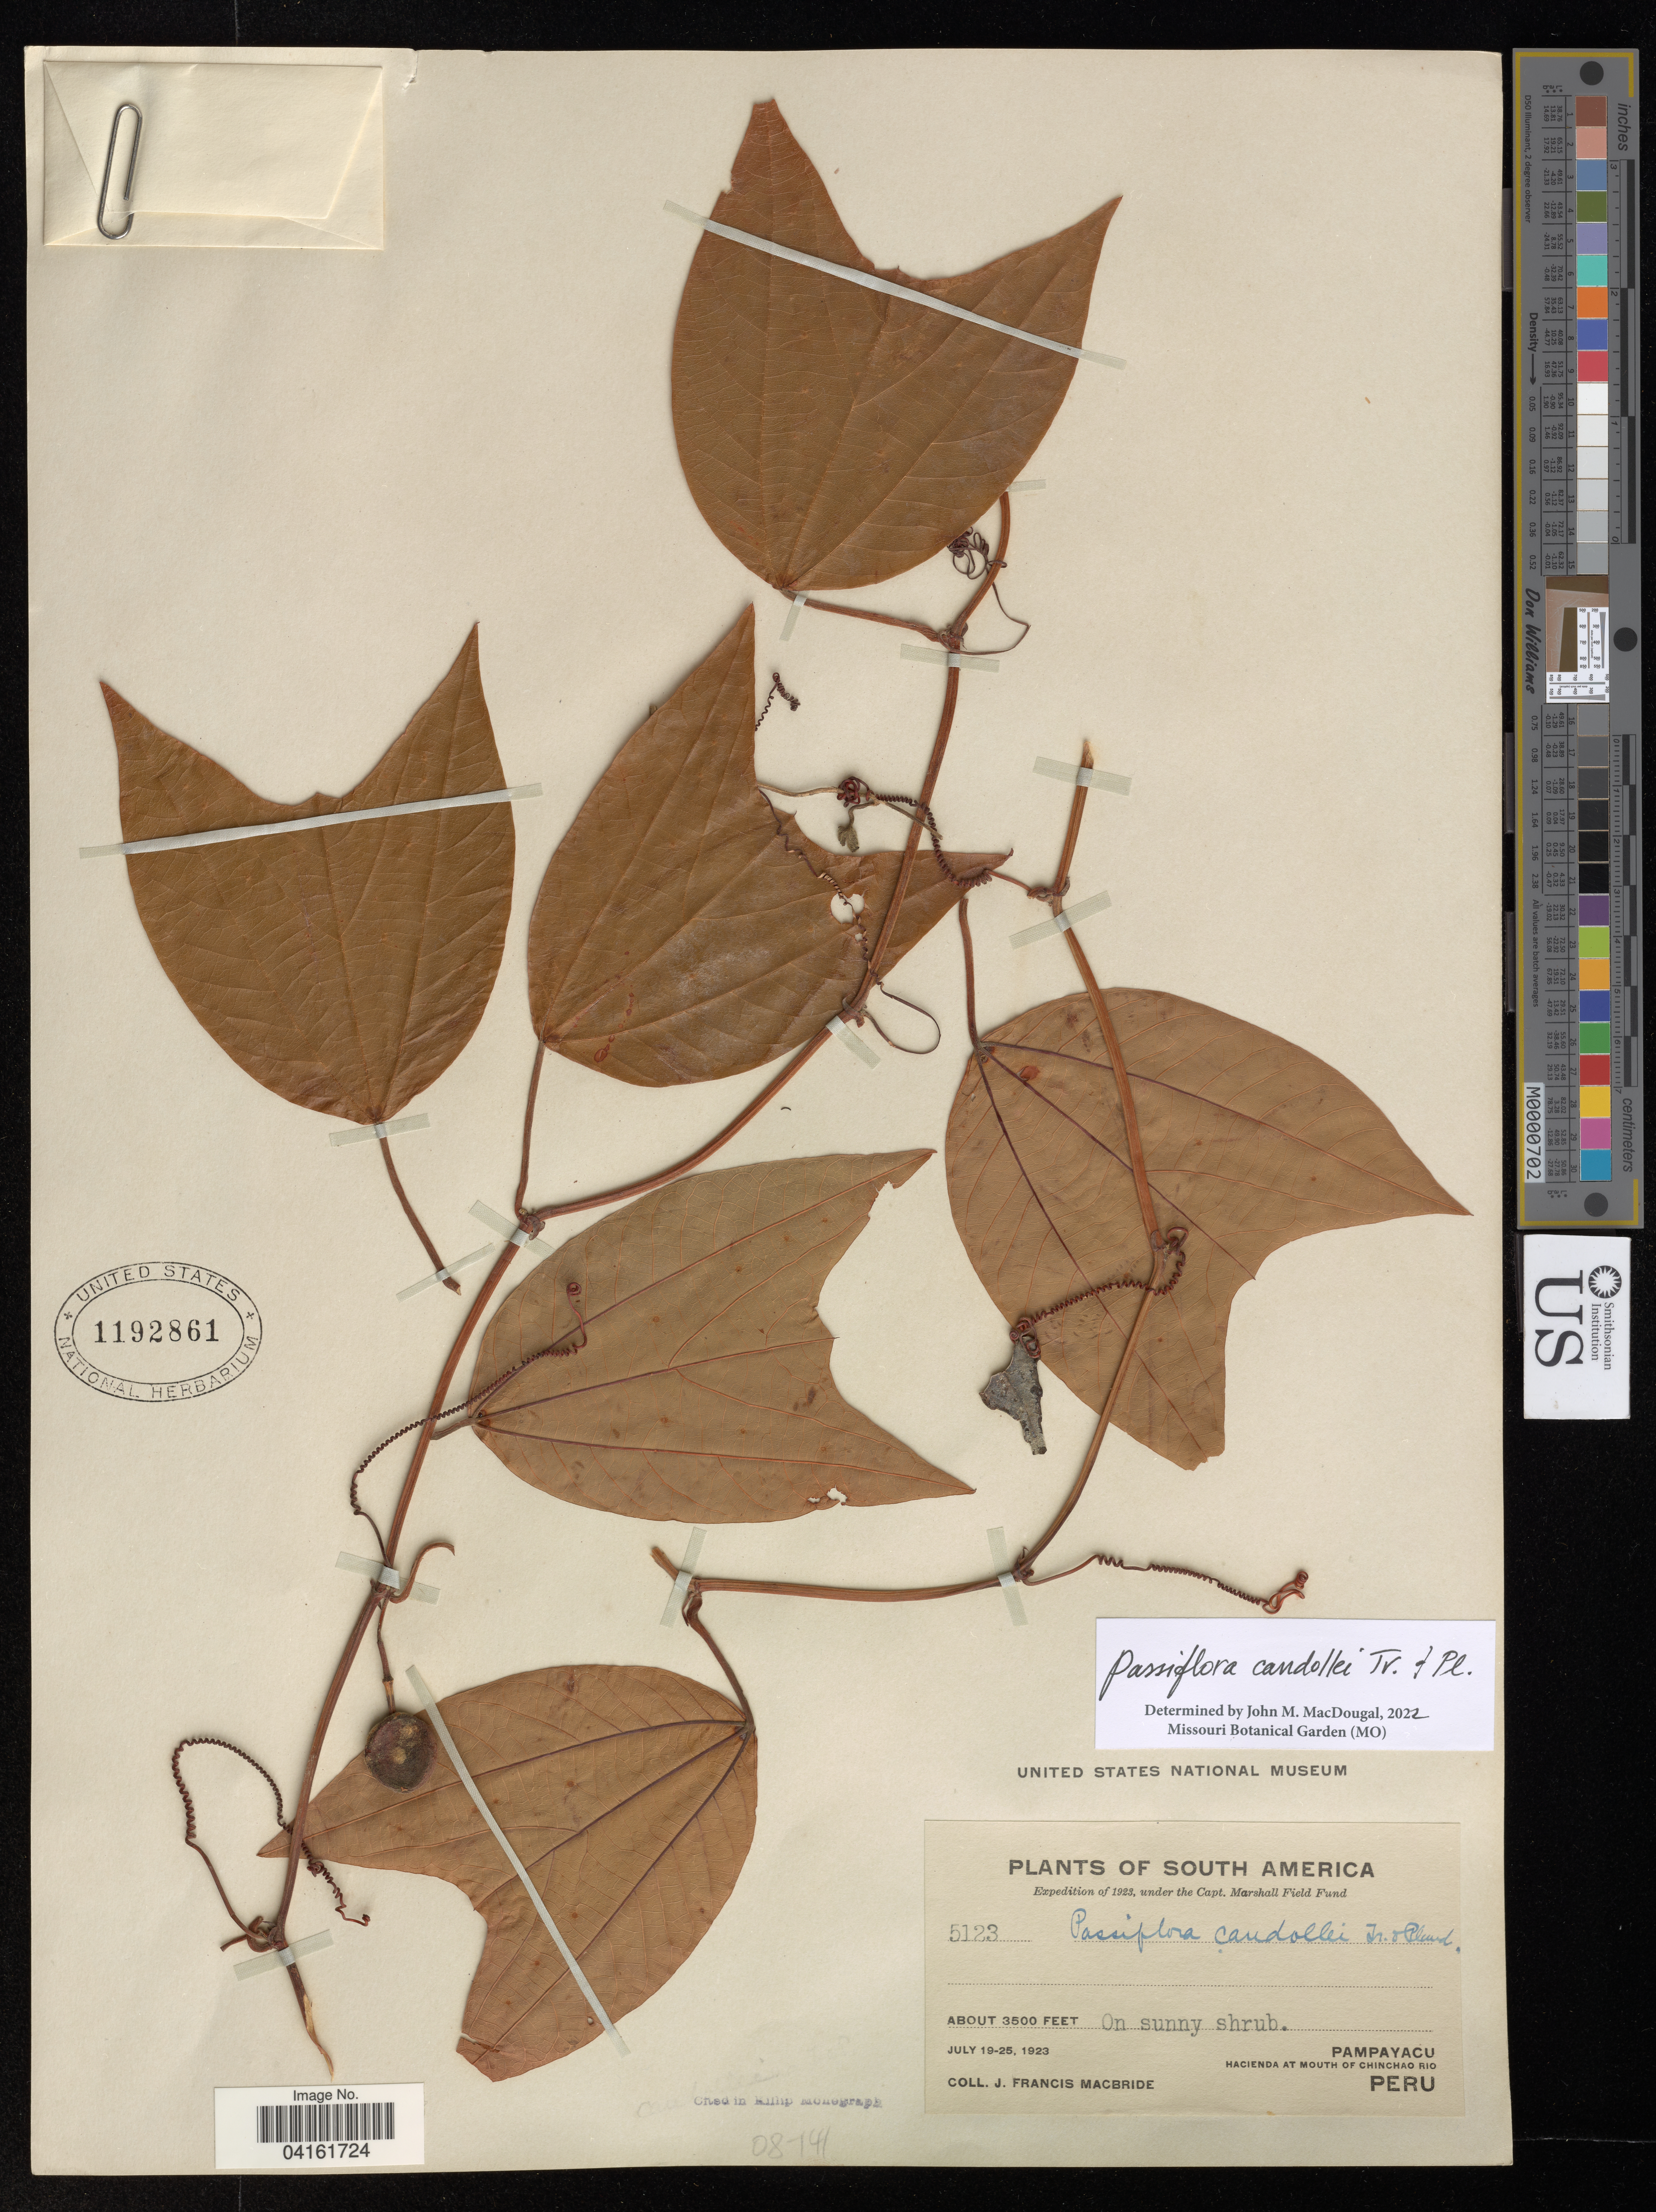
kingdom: Plantae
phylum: Tracheophyta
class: Magnoliopsida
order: Malpighiales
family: Passifloraceae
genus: Passiflora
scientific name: Passiflora candollei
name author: Triana & Planch.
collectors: J. F. Macbride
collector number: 5123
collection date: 1923-07-19/1923-07-25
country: Peru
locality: Expedition of 1923. Pampayacu. Hacienda at mouth of Chinchao Rio.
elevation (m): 1067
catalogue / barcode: US 1192861